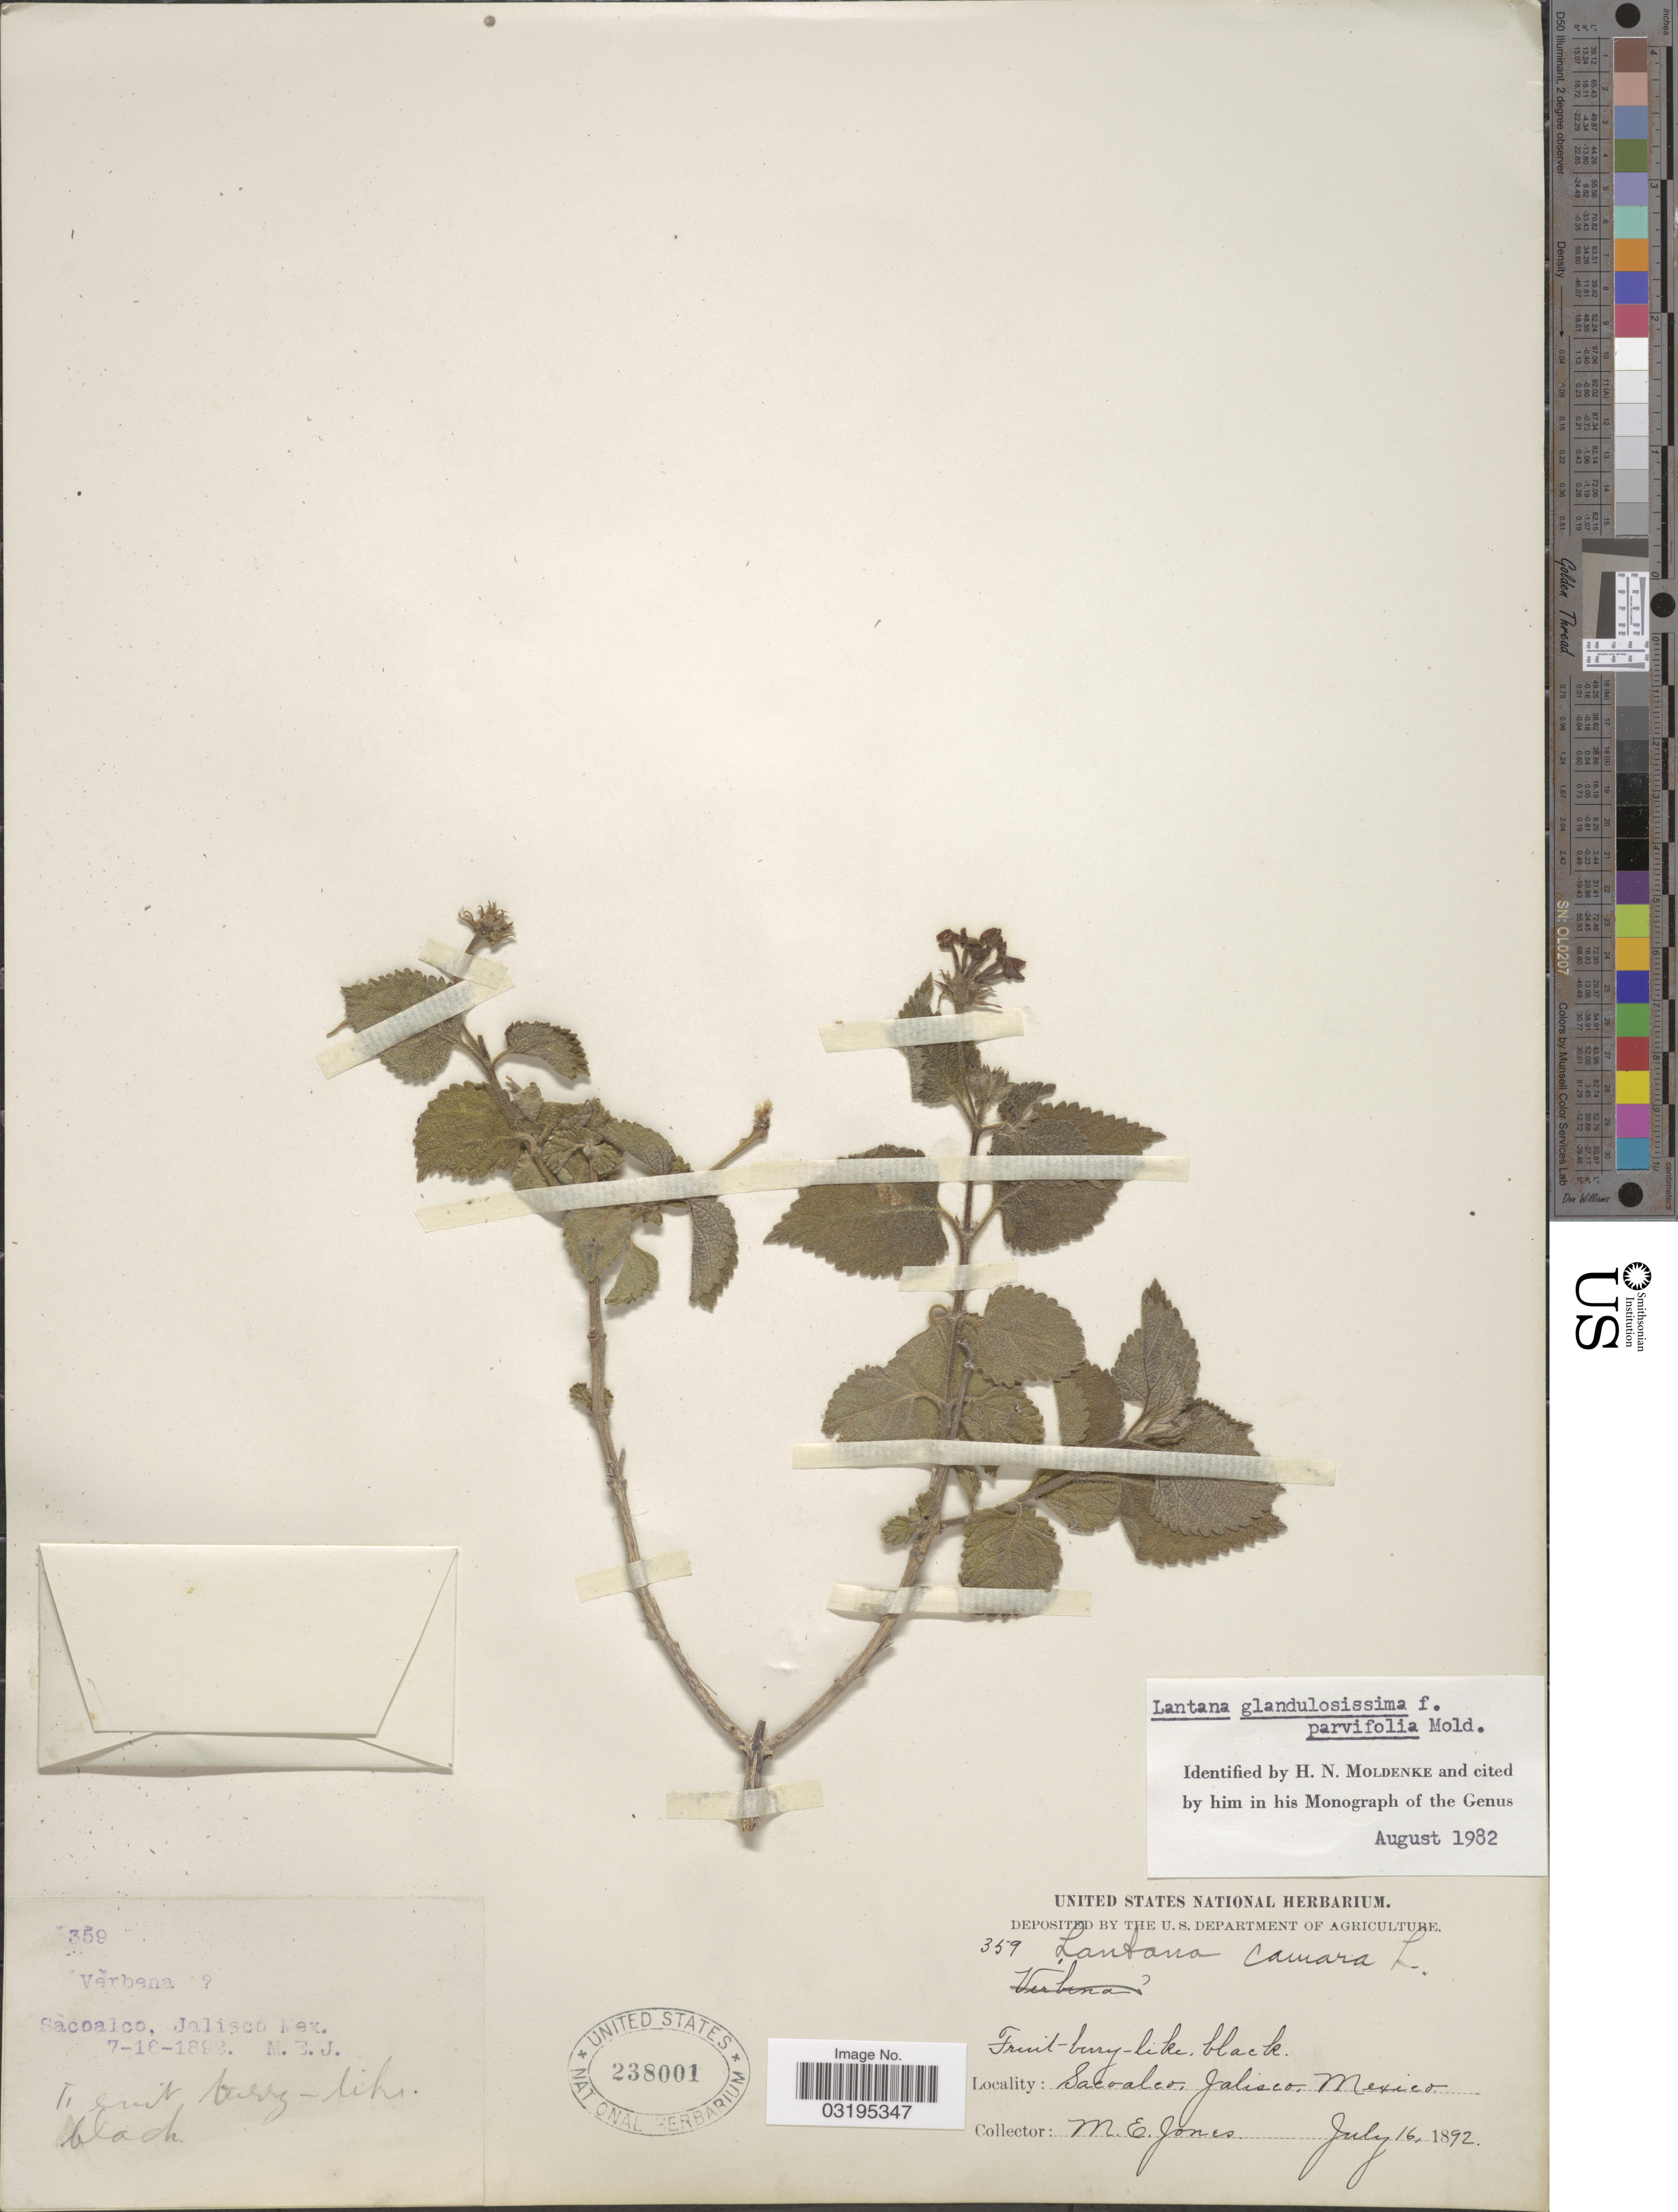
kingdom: Plantae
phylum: Tracheophyta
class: Magnoliopsida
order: Lamiales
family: Verbenaceae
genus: Lantana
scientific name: Lantana glandulosissima f. parvifolia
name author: Hayek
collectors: M. E. Jones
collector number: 359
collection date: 1892-07-16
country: Mexico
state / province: Jalisco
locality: Sacoalco.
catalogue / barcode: US 238001